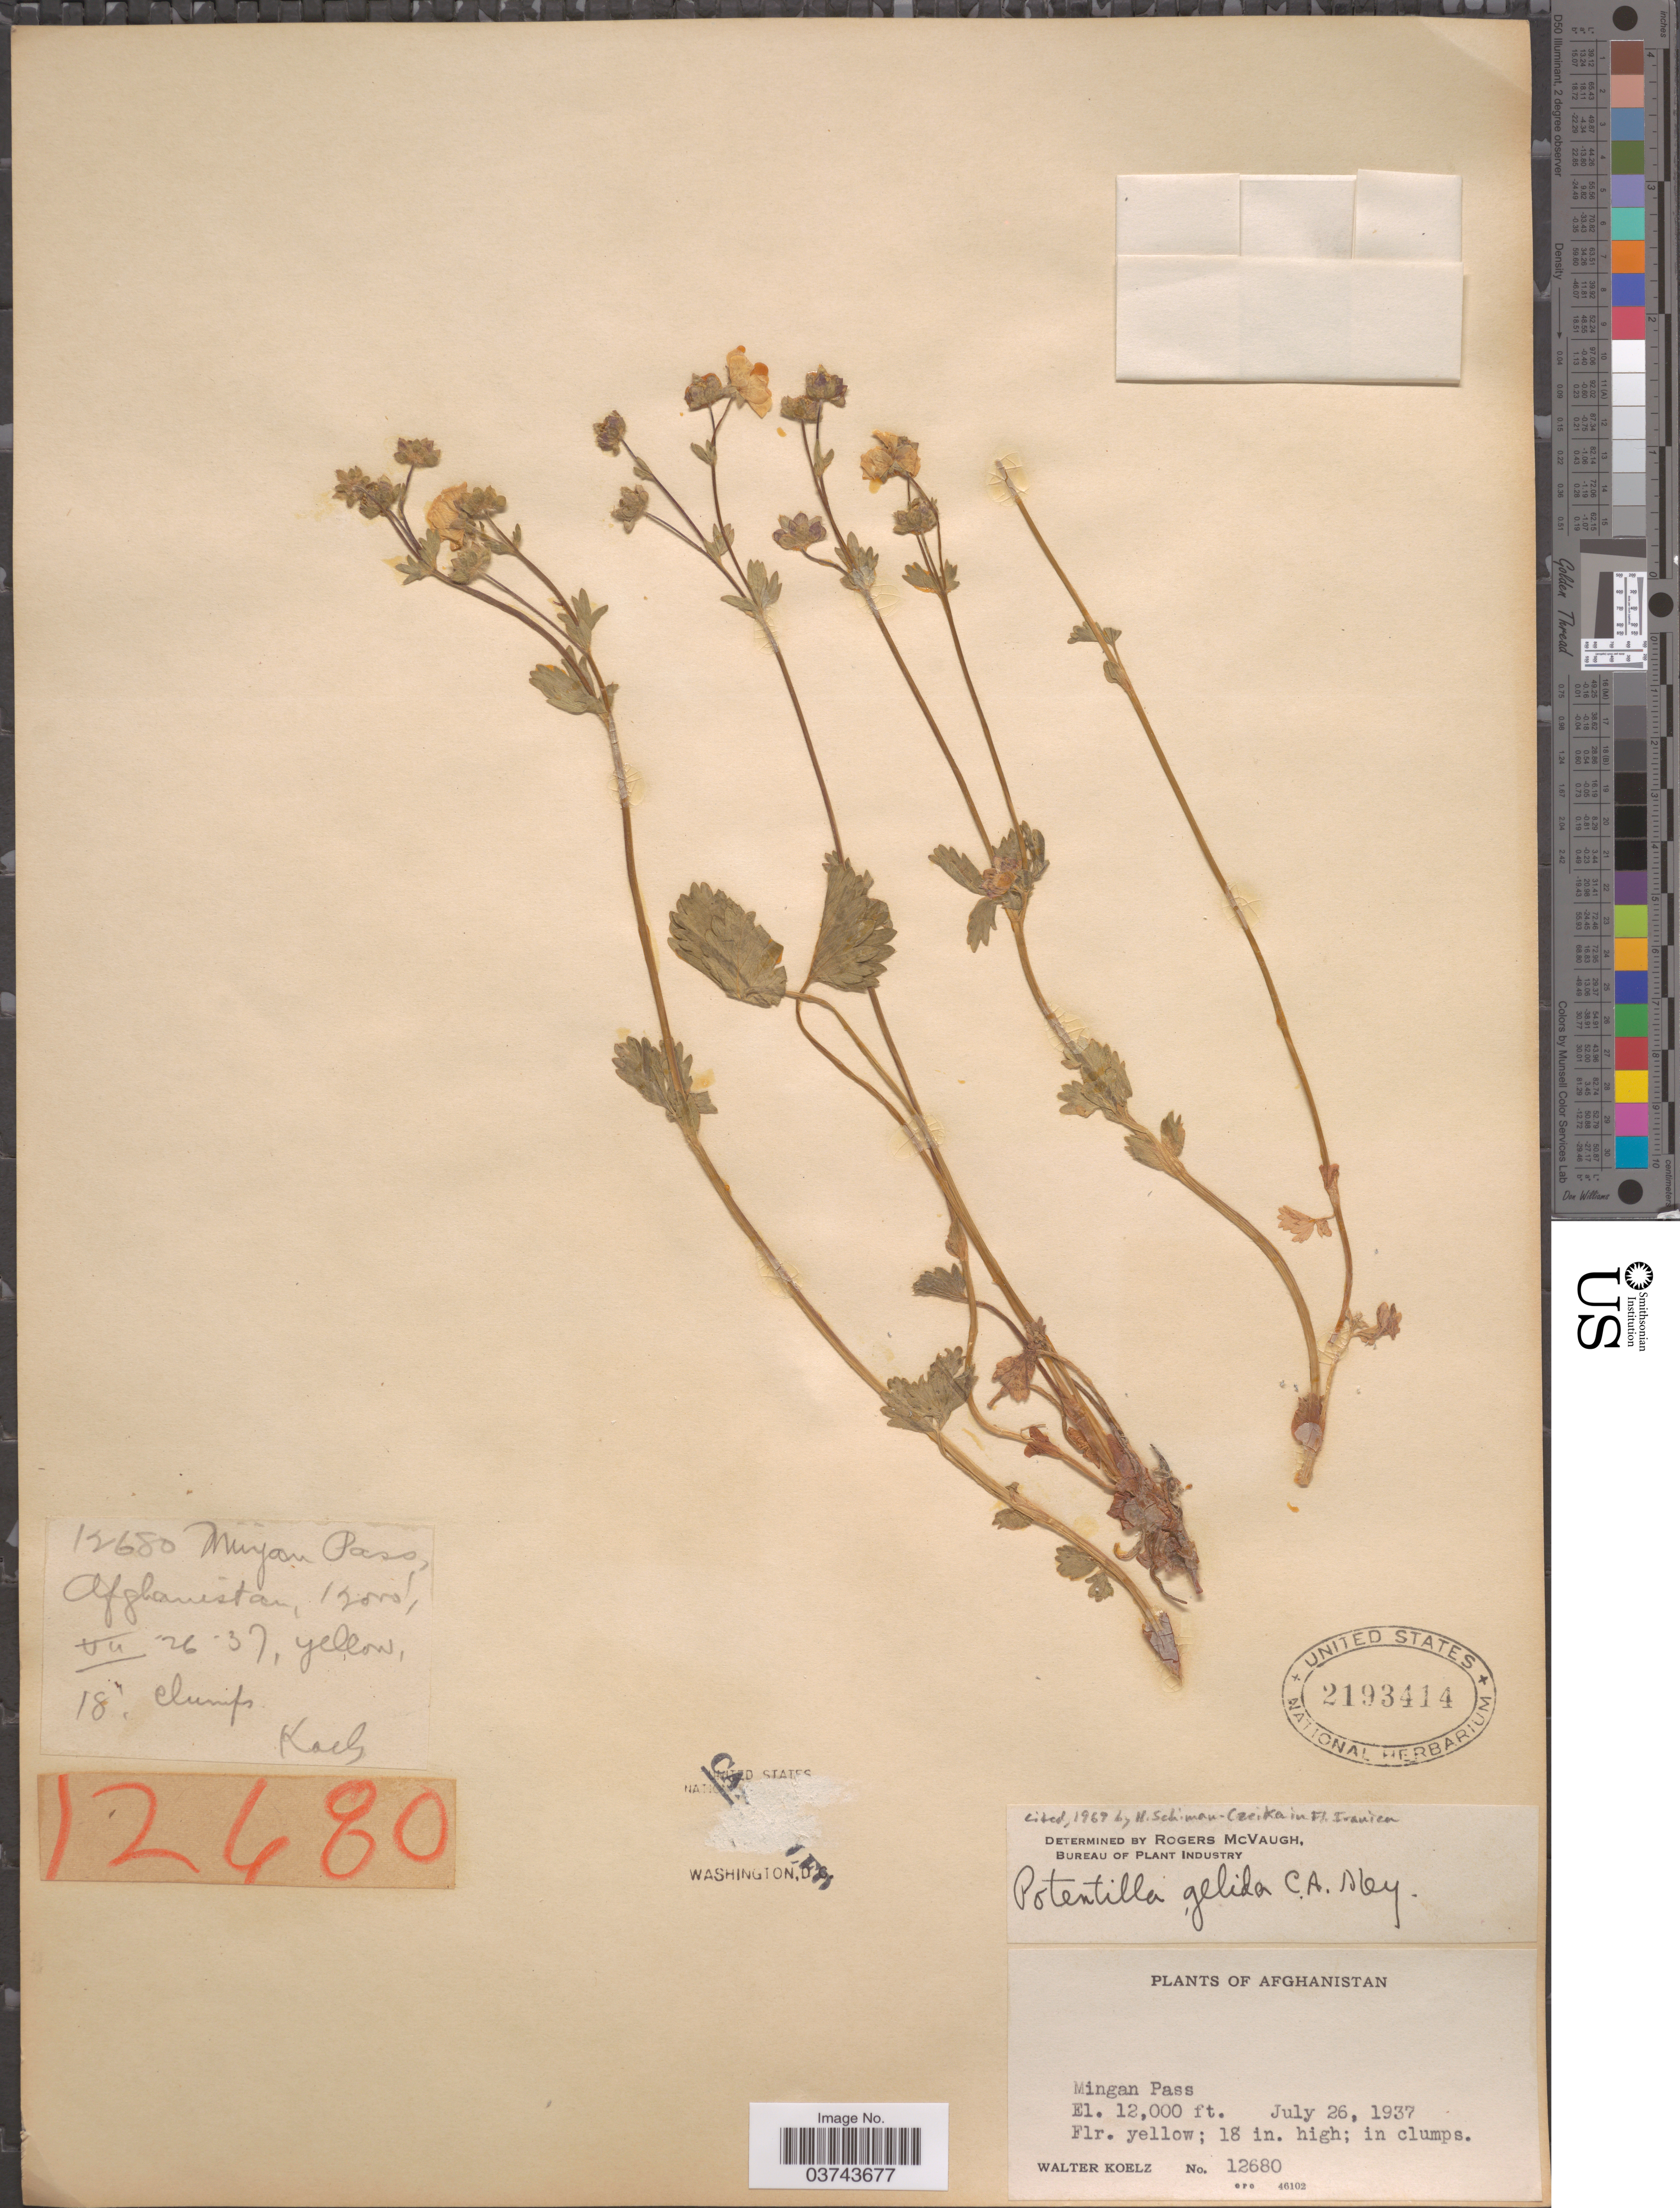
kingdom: Plantae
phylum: Tracheophyta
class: Magnoliopsida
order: Rosales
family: Rosaceae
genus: Potentilla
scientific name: Potentilla gelida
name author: C.A. Mey.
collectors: W. N. Koelz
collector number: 12680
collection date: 1937-07-26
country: Afghanistan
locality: Mingan Pass.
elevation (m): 3658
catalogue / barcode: US 2193414